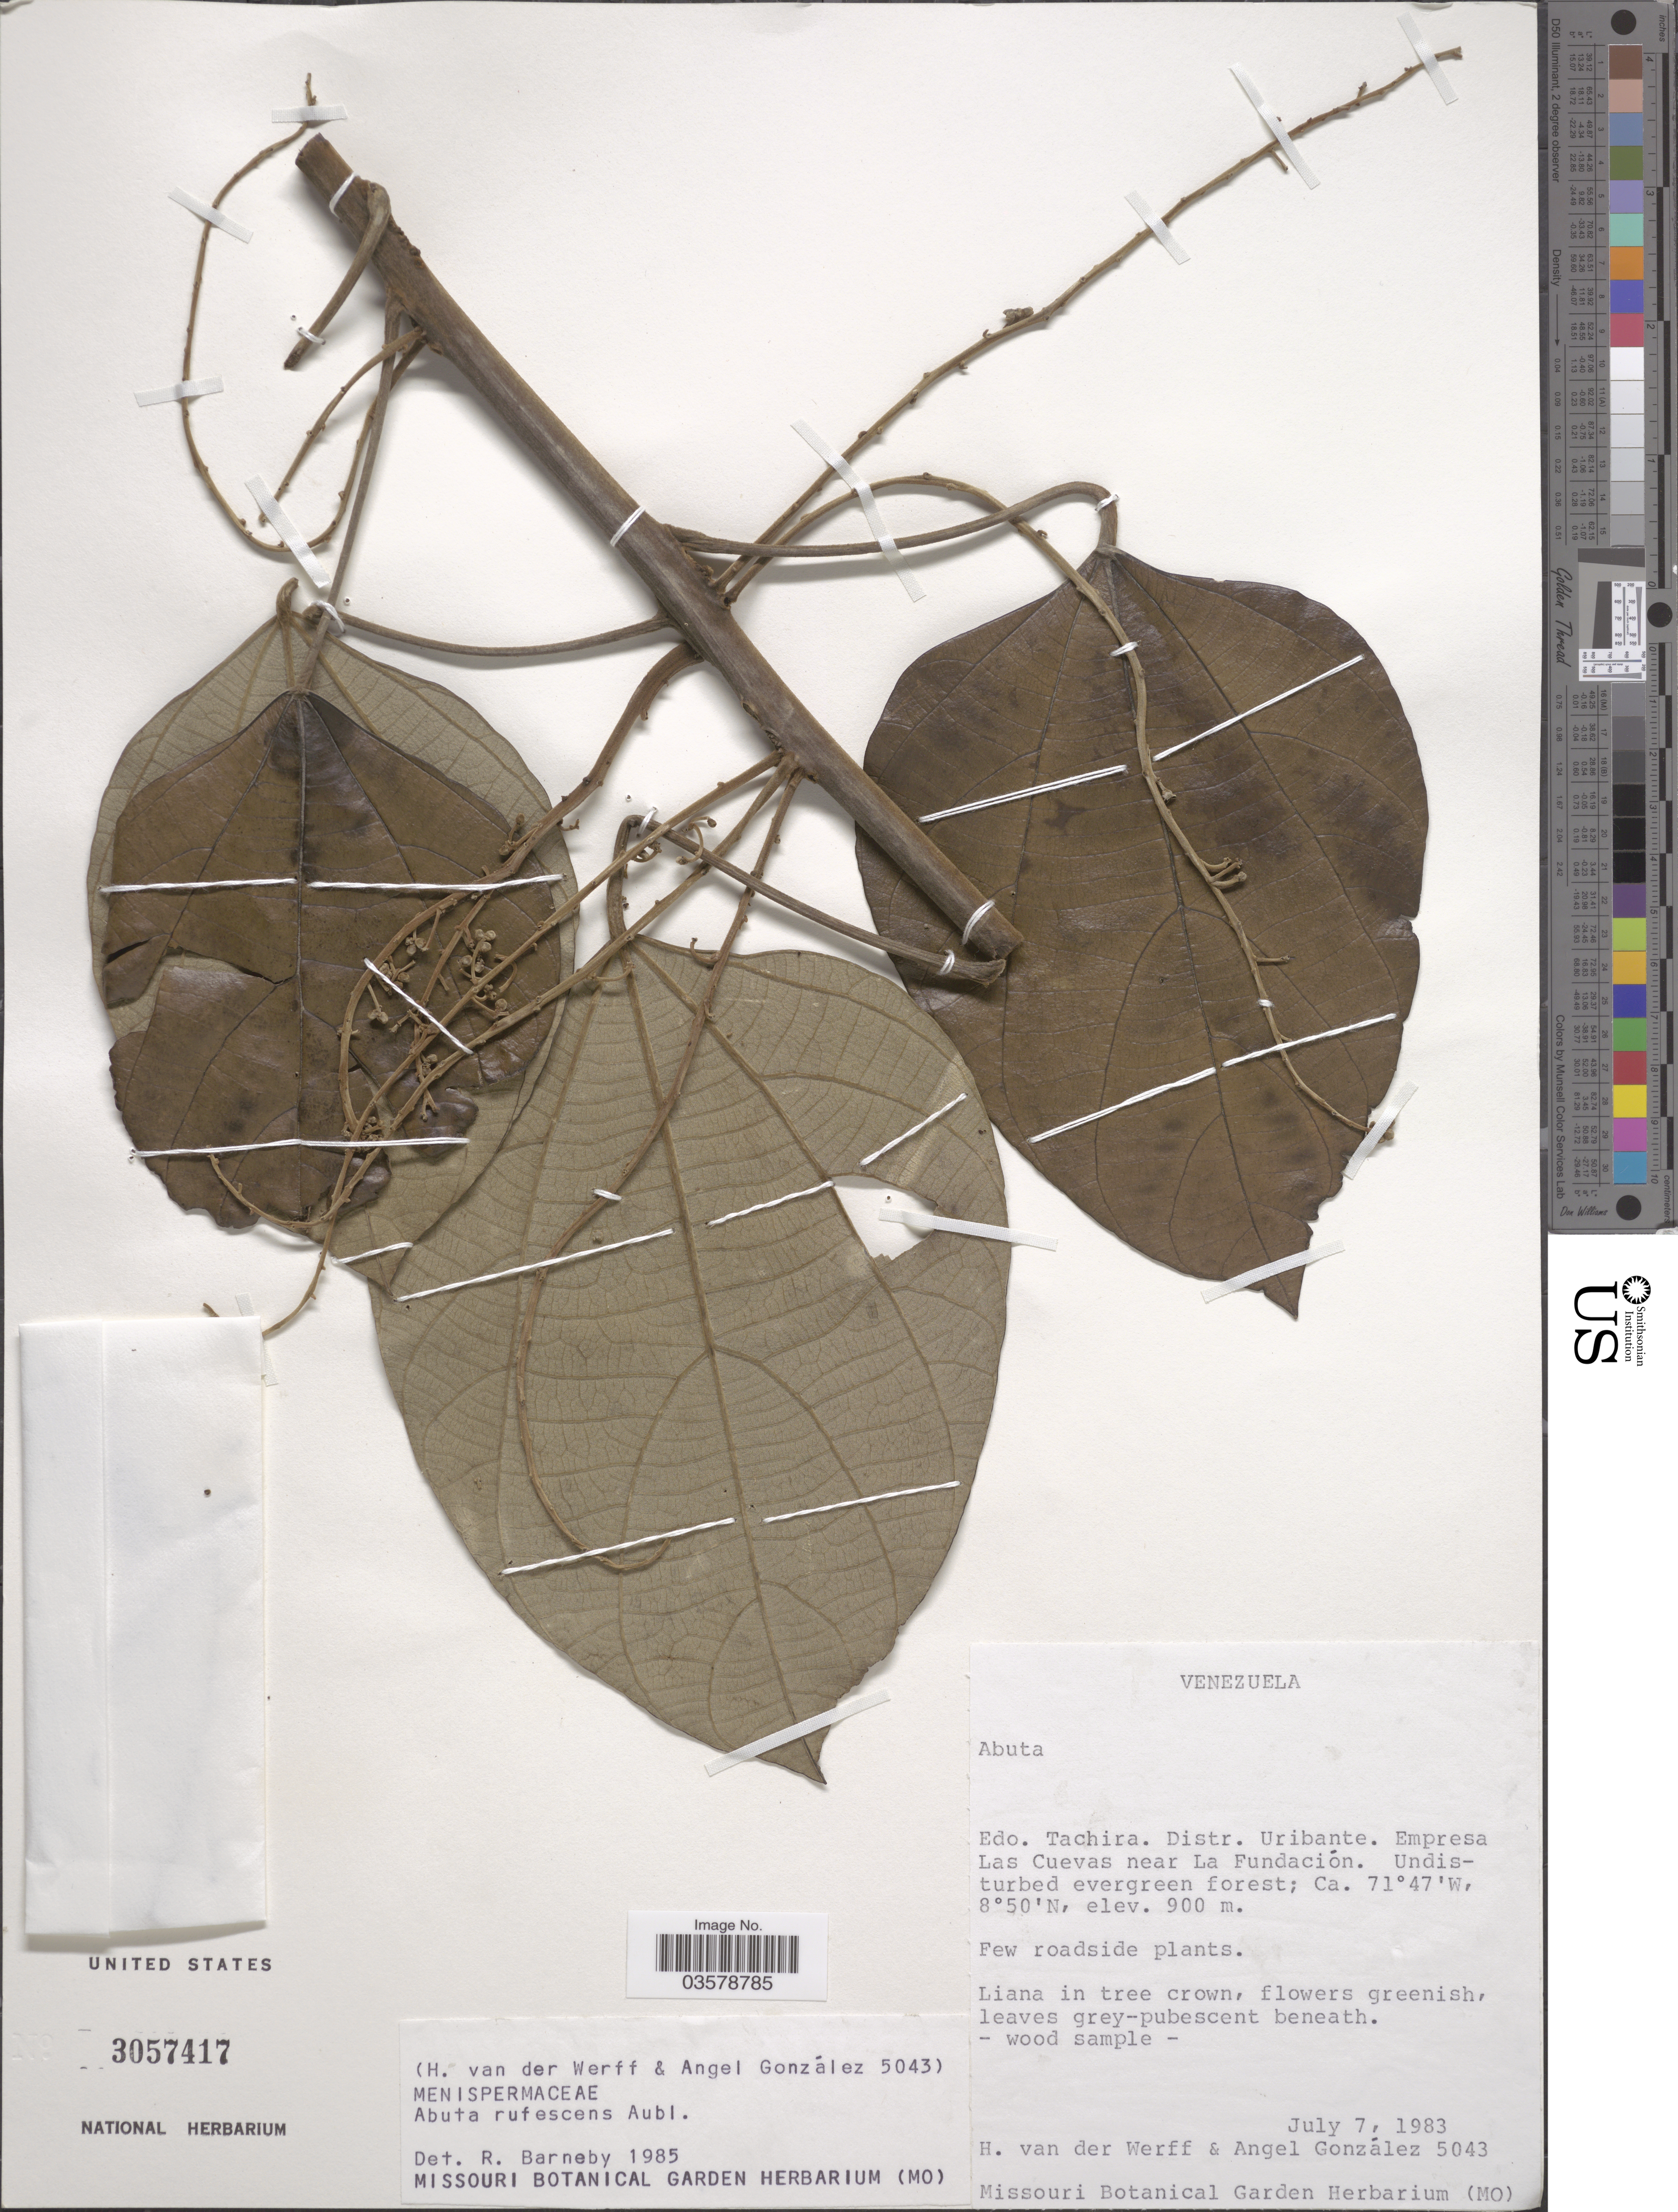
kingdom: Plantae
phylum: Tracheophyta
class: Magnoliopsida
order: Ranunculales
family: Menispermaceae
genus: Abuta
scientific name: Abuta rufescens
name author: Aubl.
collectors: H. van der Werff & A. C. González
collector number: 5043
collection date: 1983-07-07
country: Venezuela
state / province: Tachira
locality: Edo. Tachira. Distr. Uribante. Empresa Las Cuevas near La Fundación. Undisturbed evergreen forest.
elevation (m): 900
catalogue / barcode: US 3057417